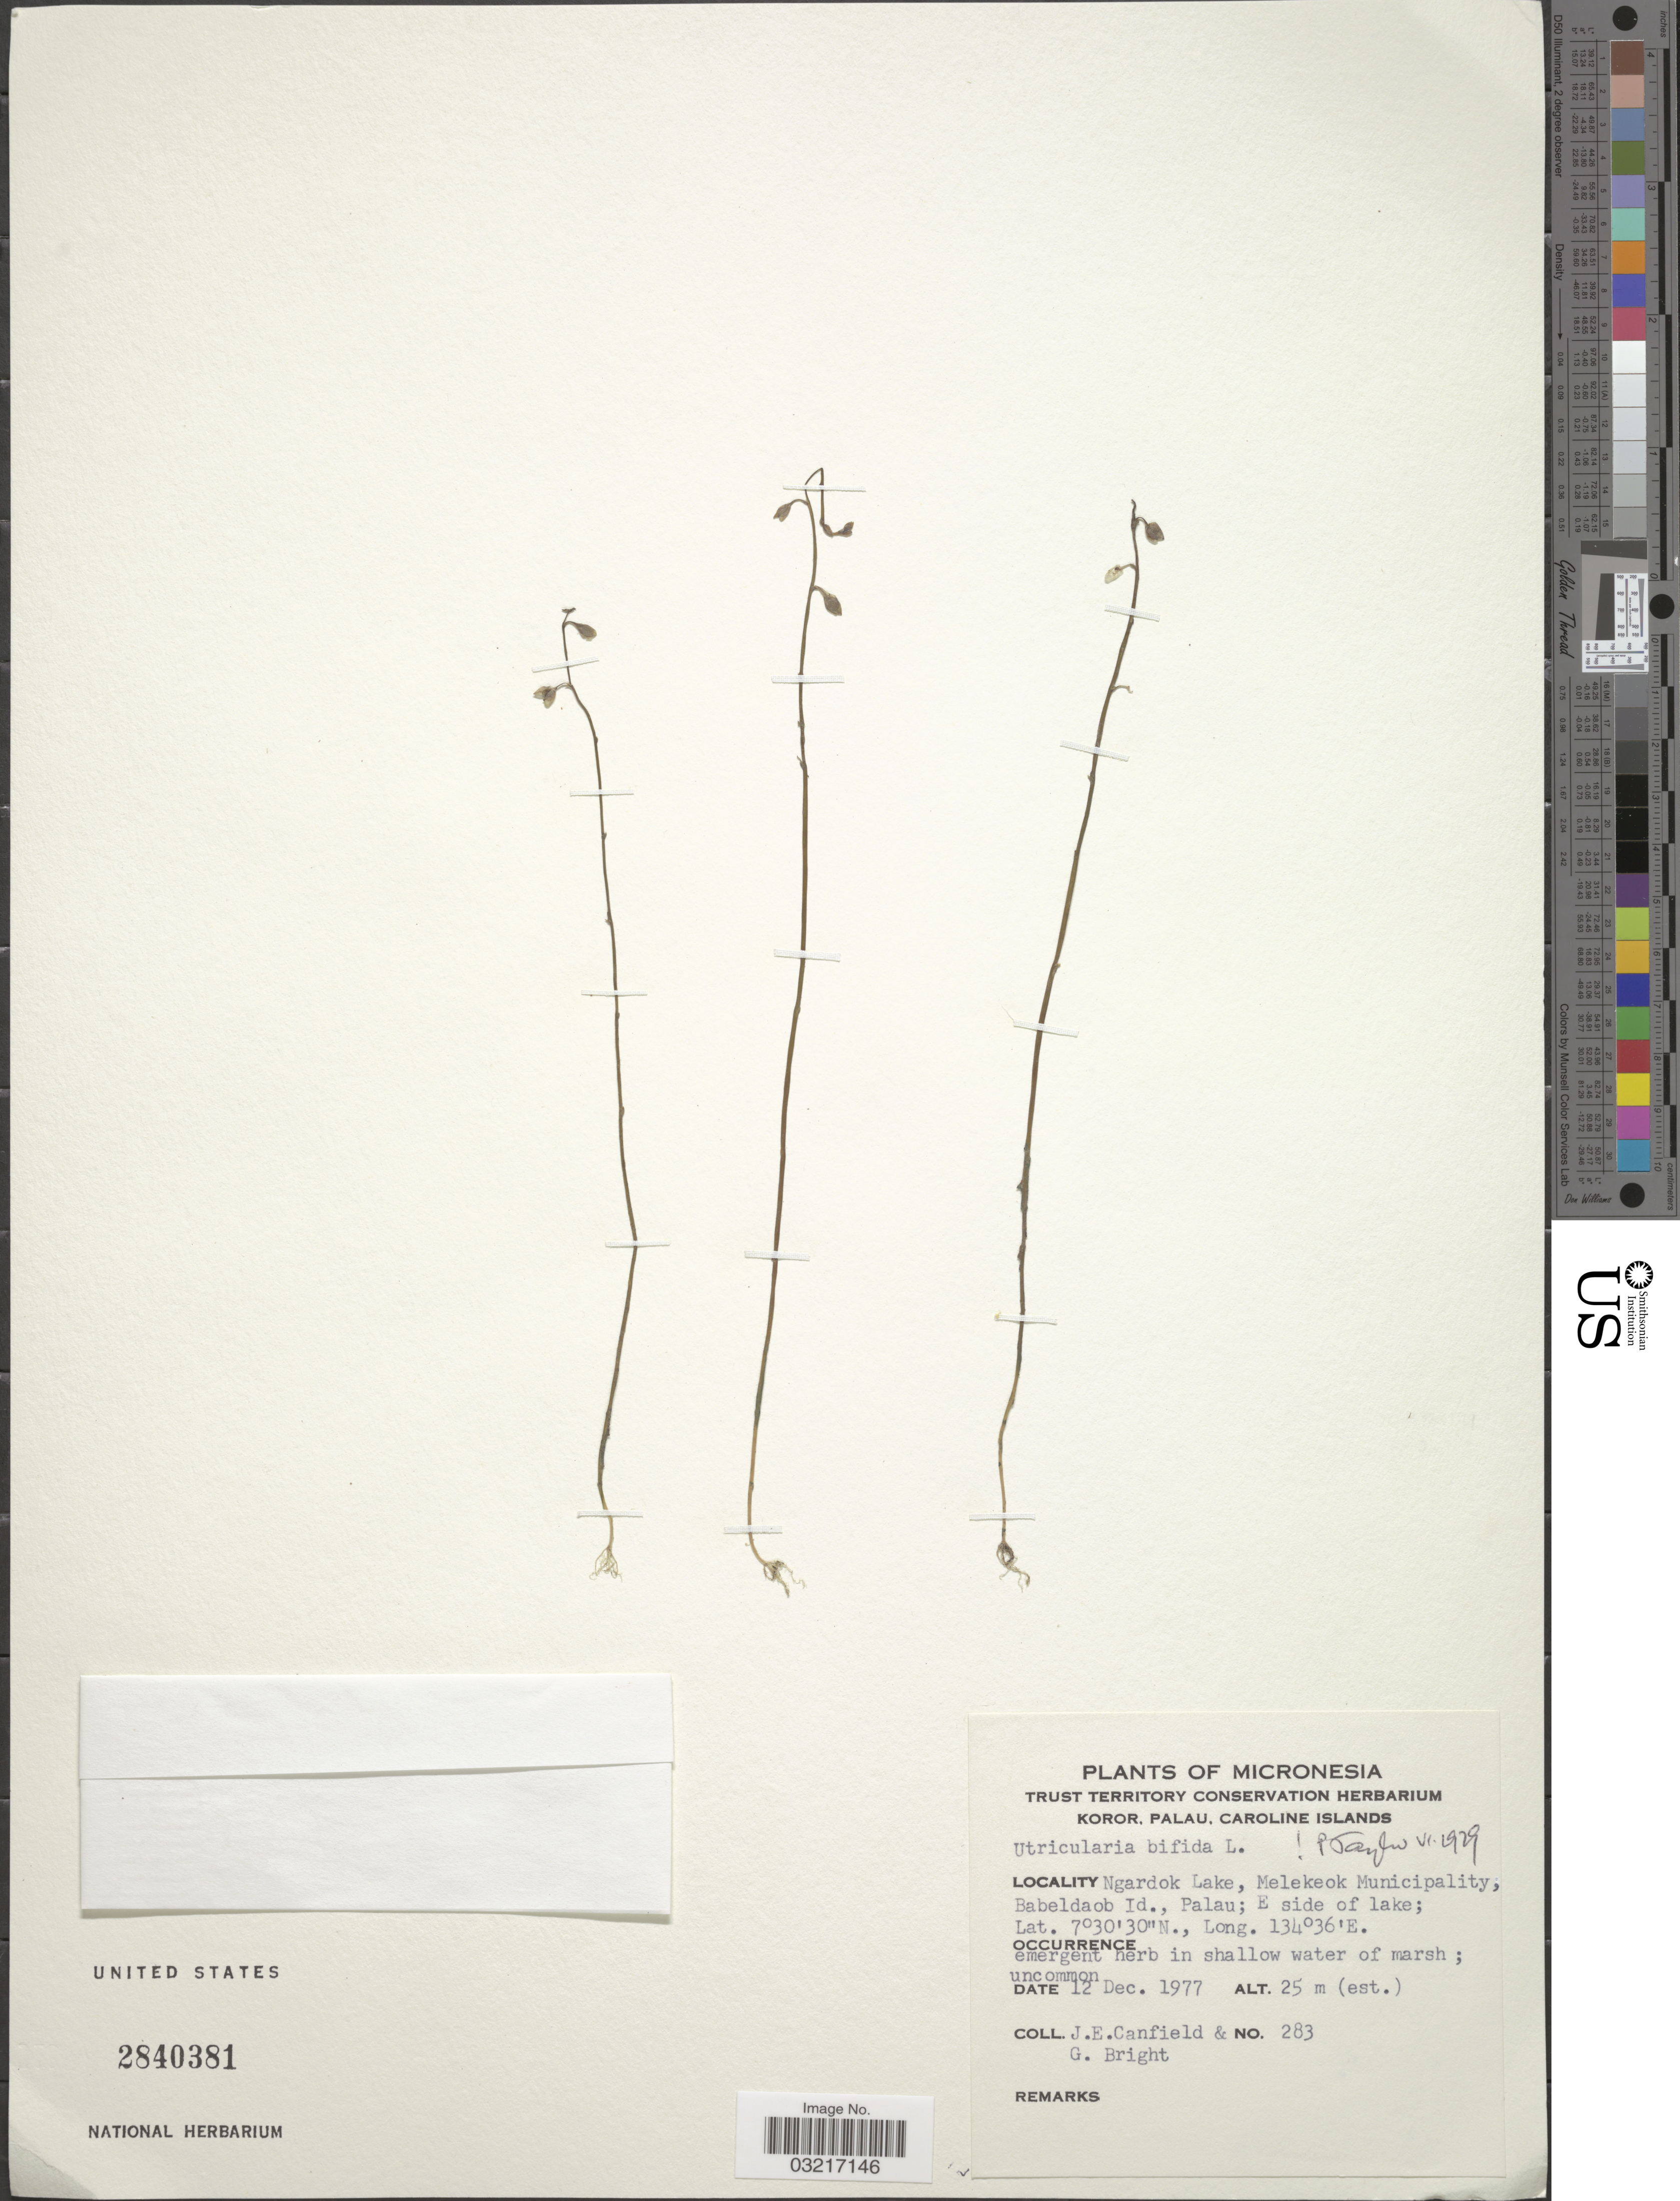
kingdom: Plantae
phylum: Tracheophyta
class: Magnoliopsida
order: Lamiales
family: Lentibulariaceae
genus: Utricularia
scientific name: Utricularia bifida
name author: L.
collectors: J. E. Canfield & G. Bright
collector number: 283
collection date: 1977-12-12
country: Palau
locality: Micronesia. Ngardok Lake, Melekeok Municipality, Babeldaob Id., Palau; E side of lake.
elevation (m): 25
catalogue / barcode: US 2840381